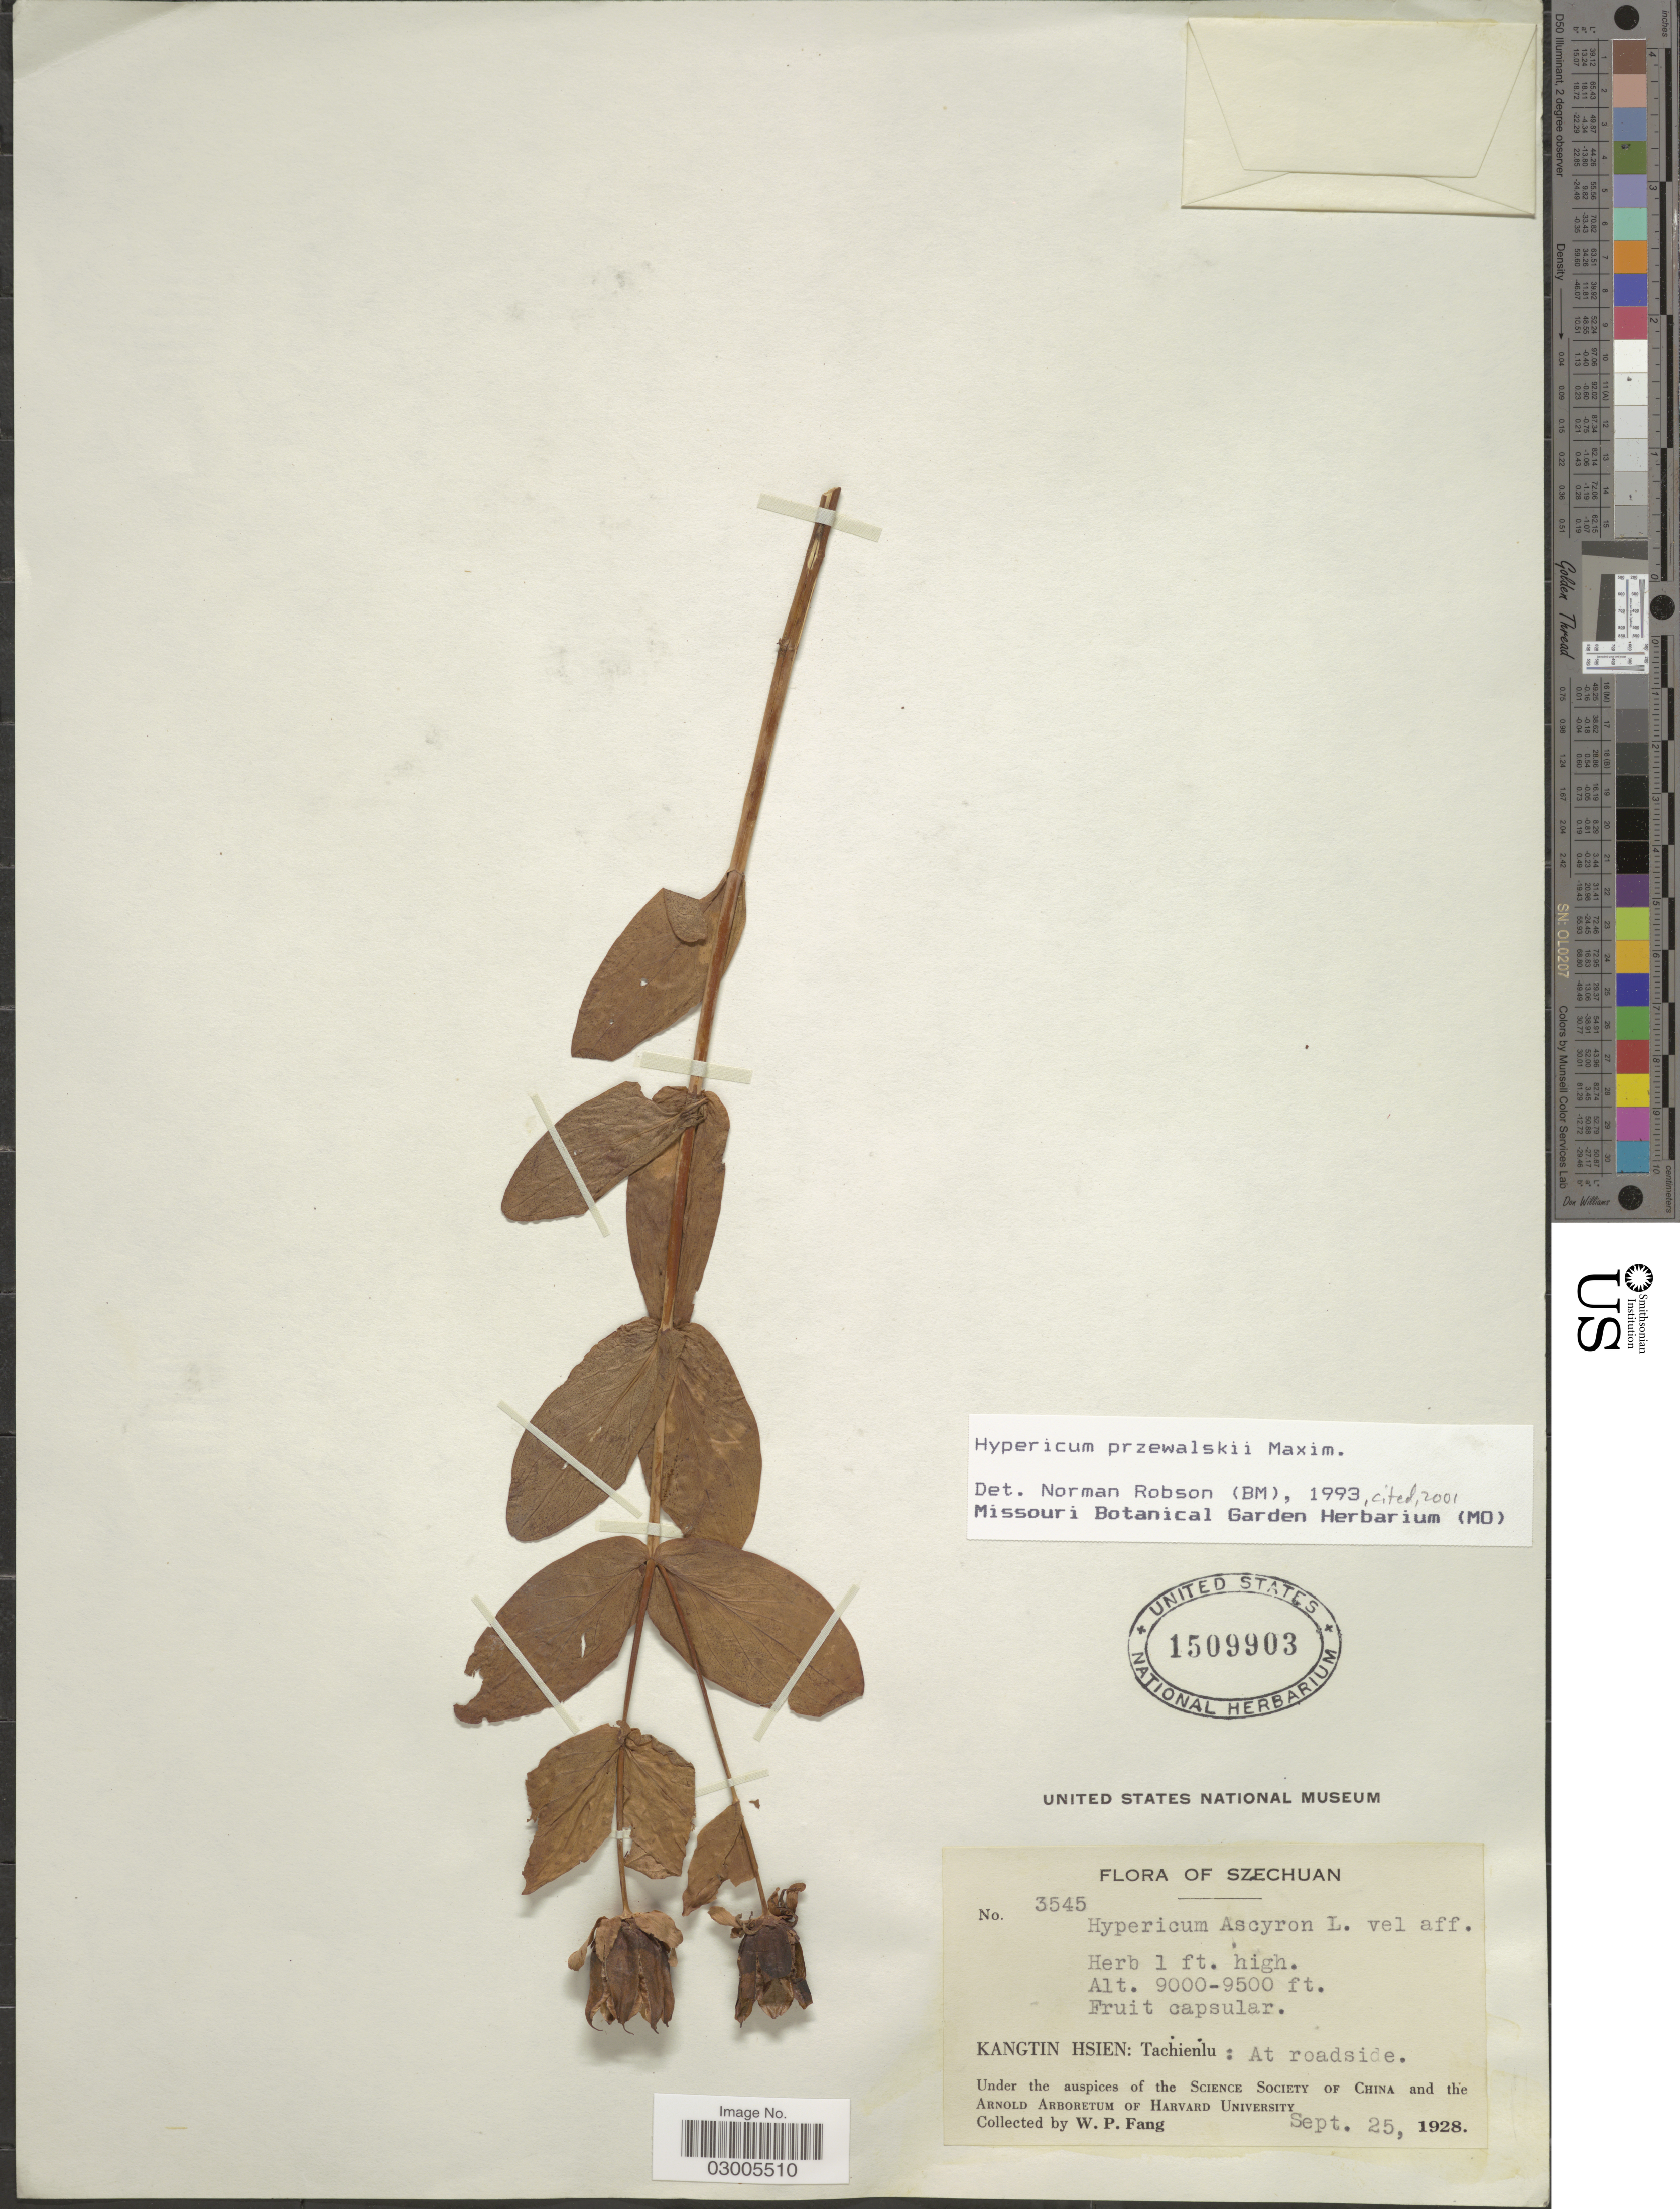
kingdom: Plantae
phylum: Tracheophyta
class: Magnoliopsida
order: Malpighiales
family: Hypericaceae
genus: Hypericum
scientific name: Hypericum przewalskii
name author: Maxim.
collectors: W. P. Fang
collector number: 3545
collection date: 1928-09-25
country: China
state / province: Sichuan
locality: Szechuan. Kangtin Hsien: Tachienlu.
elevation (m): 2743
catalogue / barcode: US 1509903